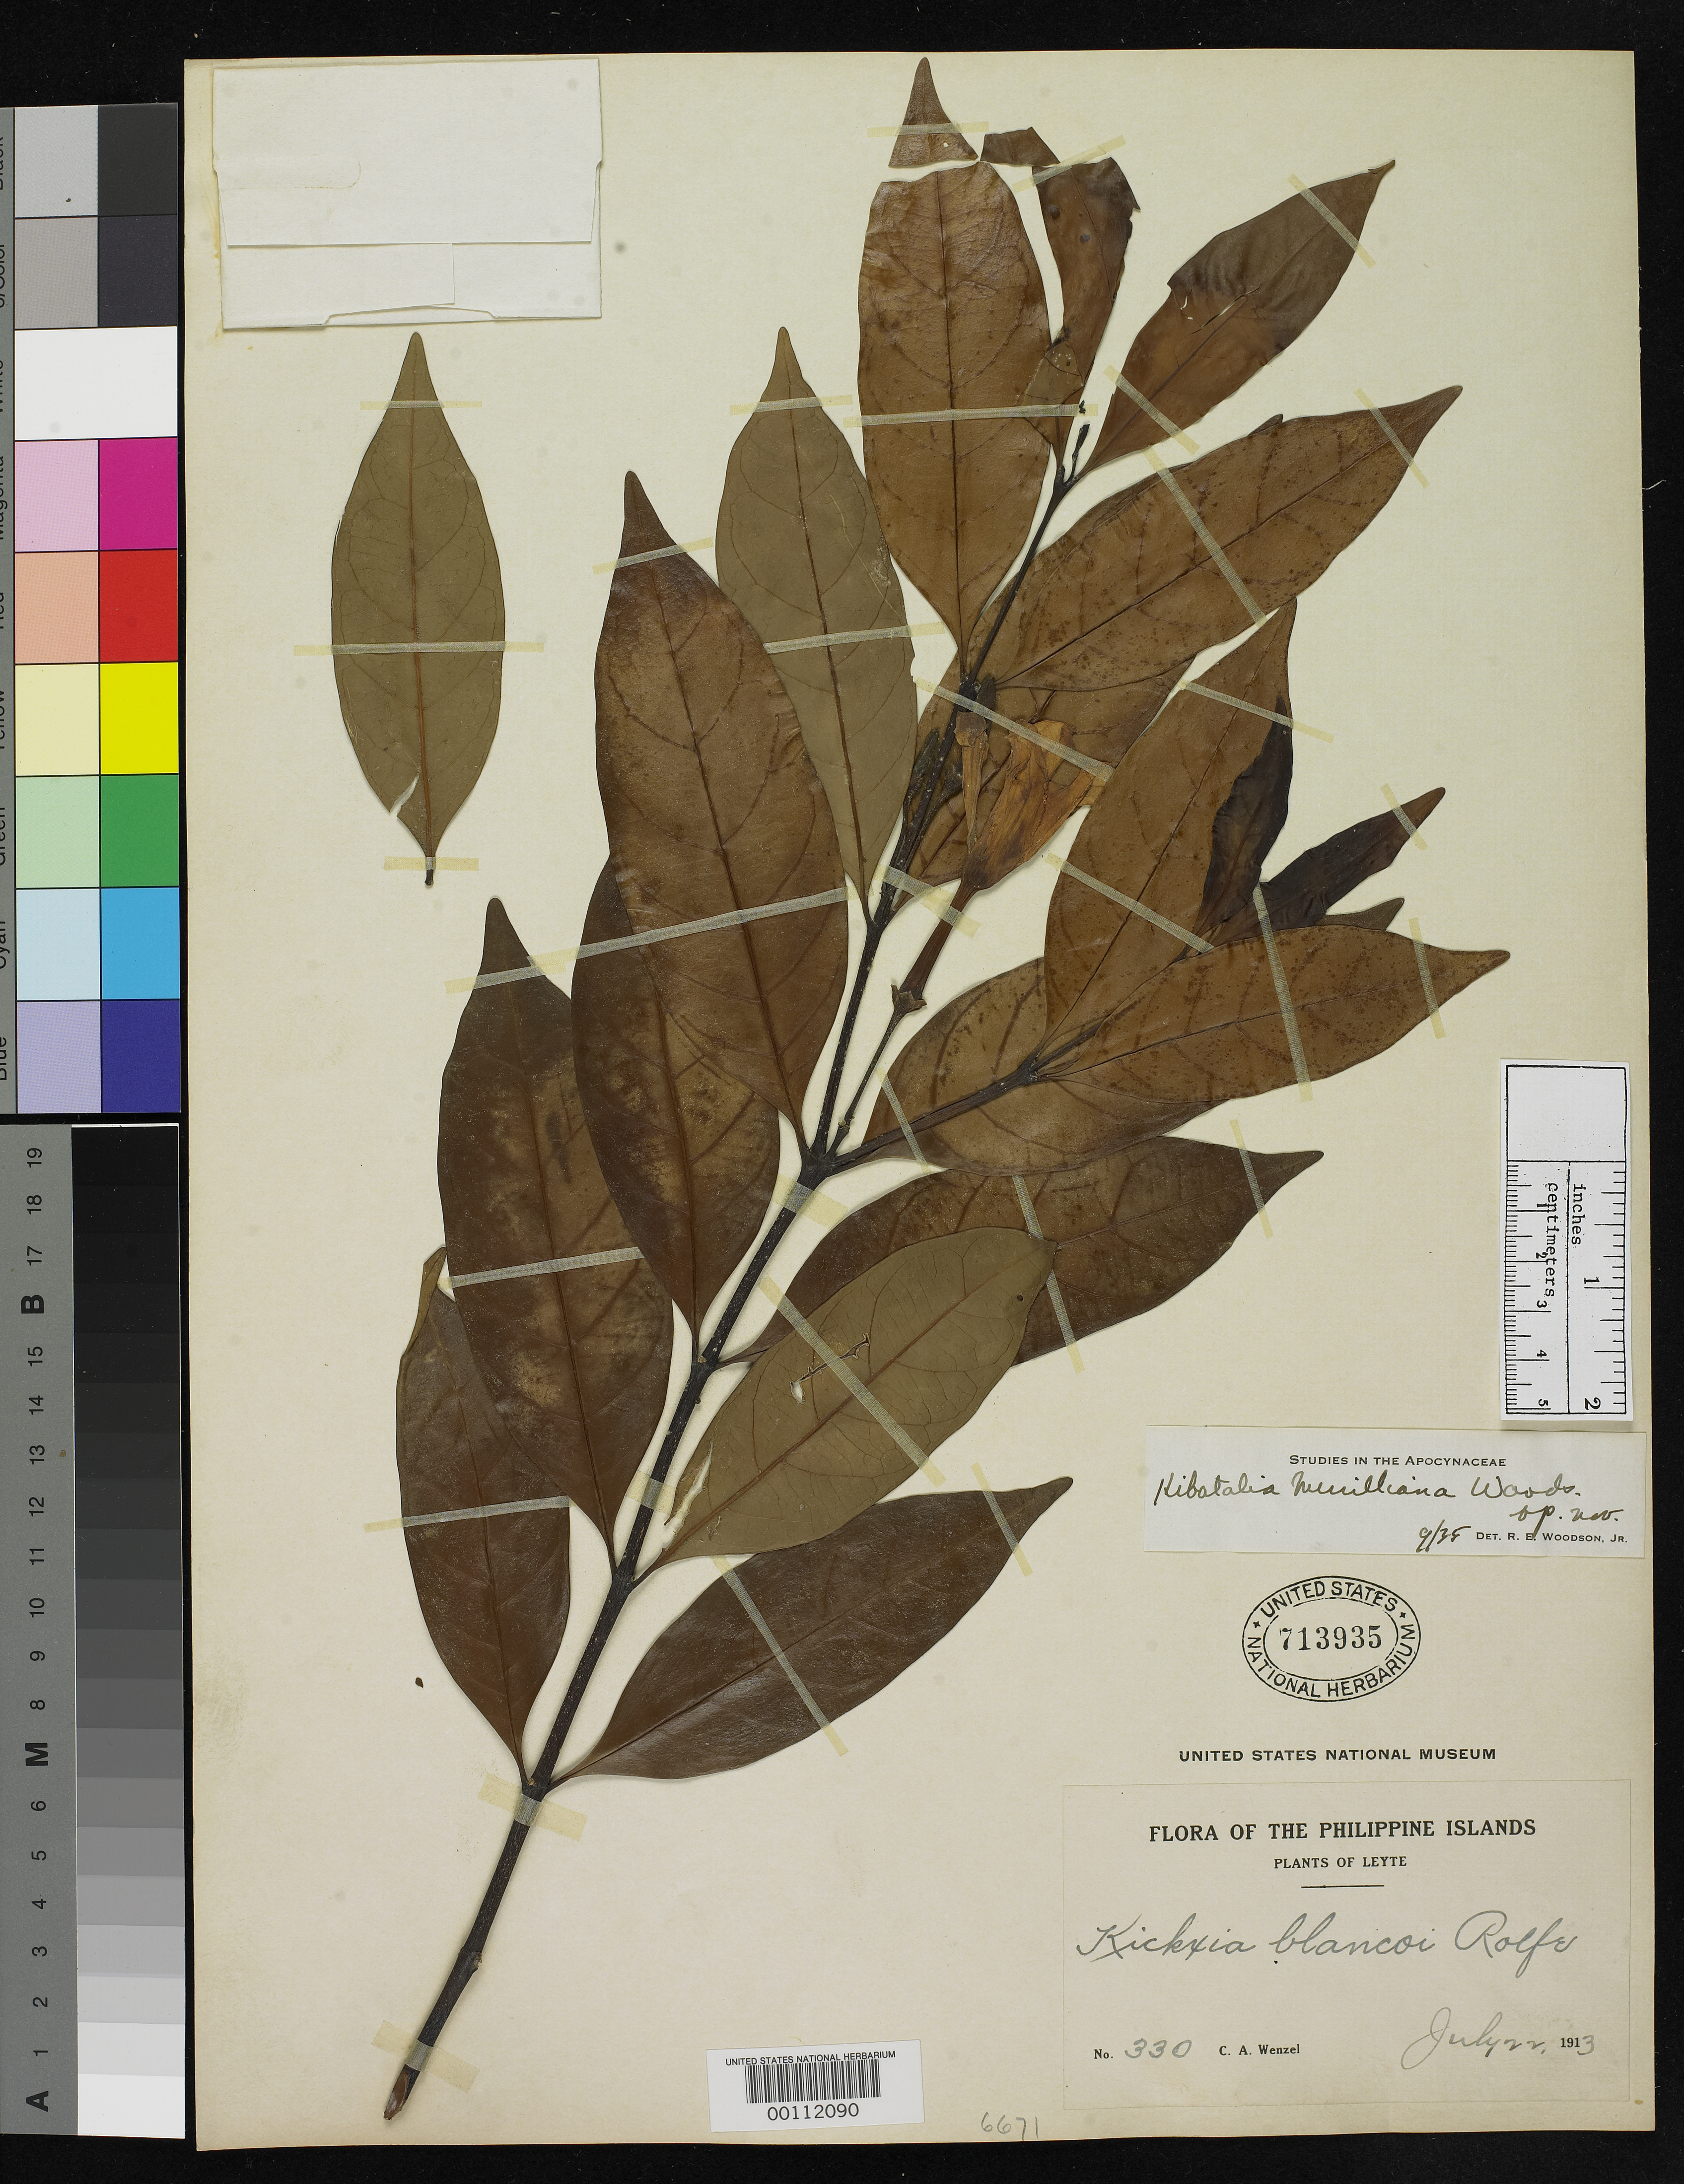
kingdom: Plantae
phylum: Tracheophyta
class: Magnoliopsida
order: Gentianales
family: Apocynaceae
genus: Kibatalia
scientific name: Kibatalia merrilliana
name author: Woodson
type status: Holotype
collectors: C. Wenzel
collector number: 330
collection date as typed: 22 Jul 1913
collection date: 1913-07-22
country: Philippines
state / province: Eastern Visayas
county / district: Leyte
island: Leyte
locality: Dagami.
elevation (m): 60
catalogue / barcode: US 713935